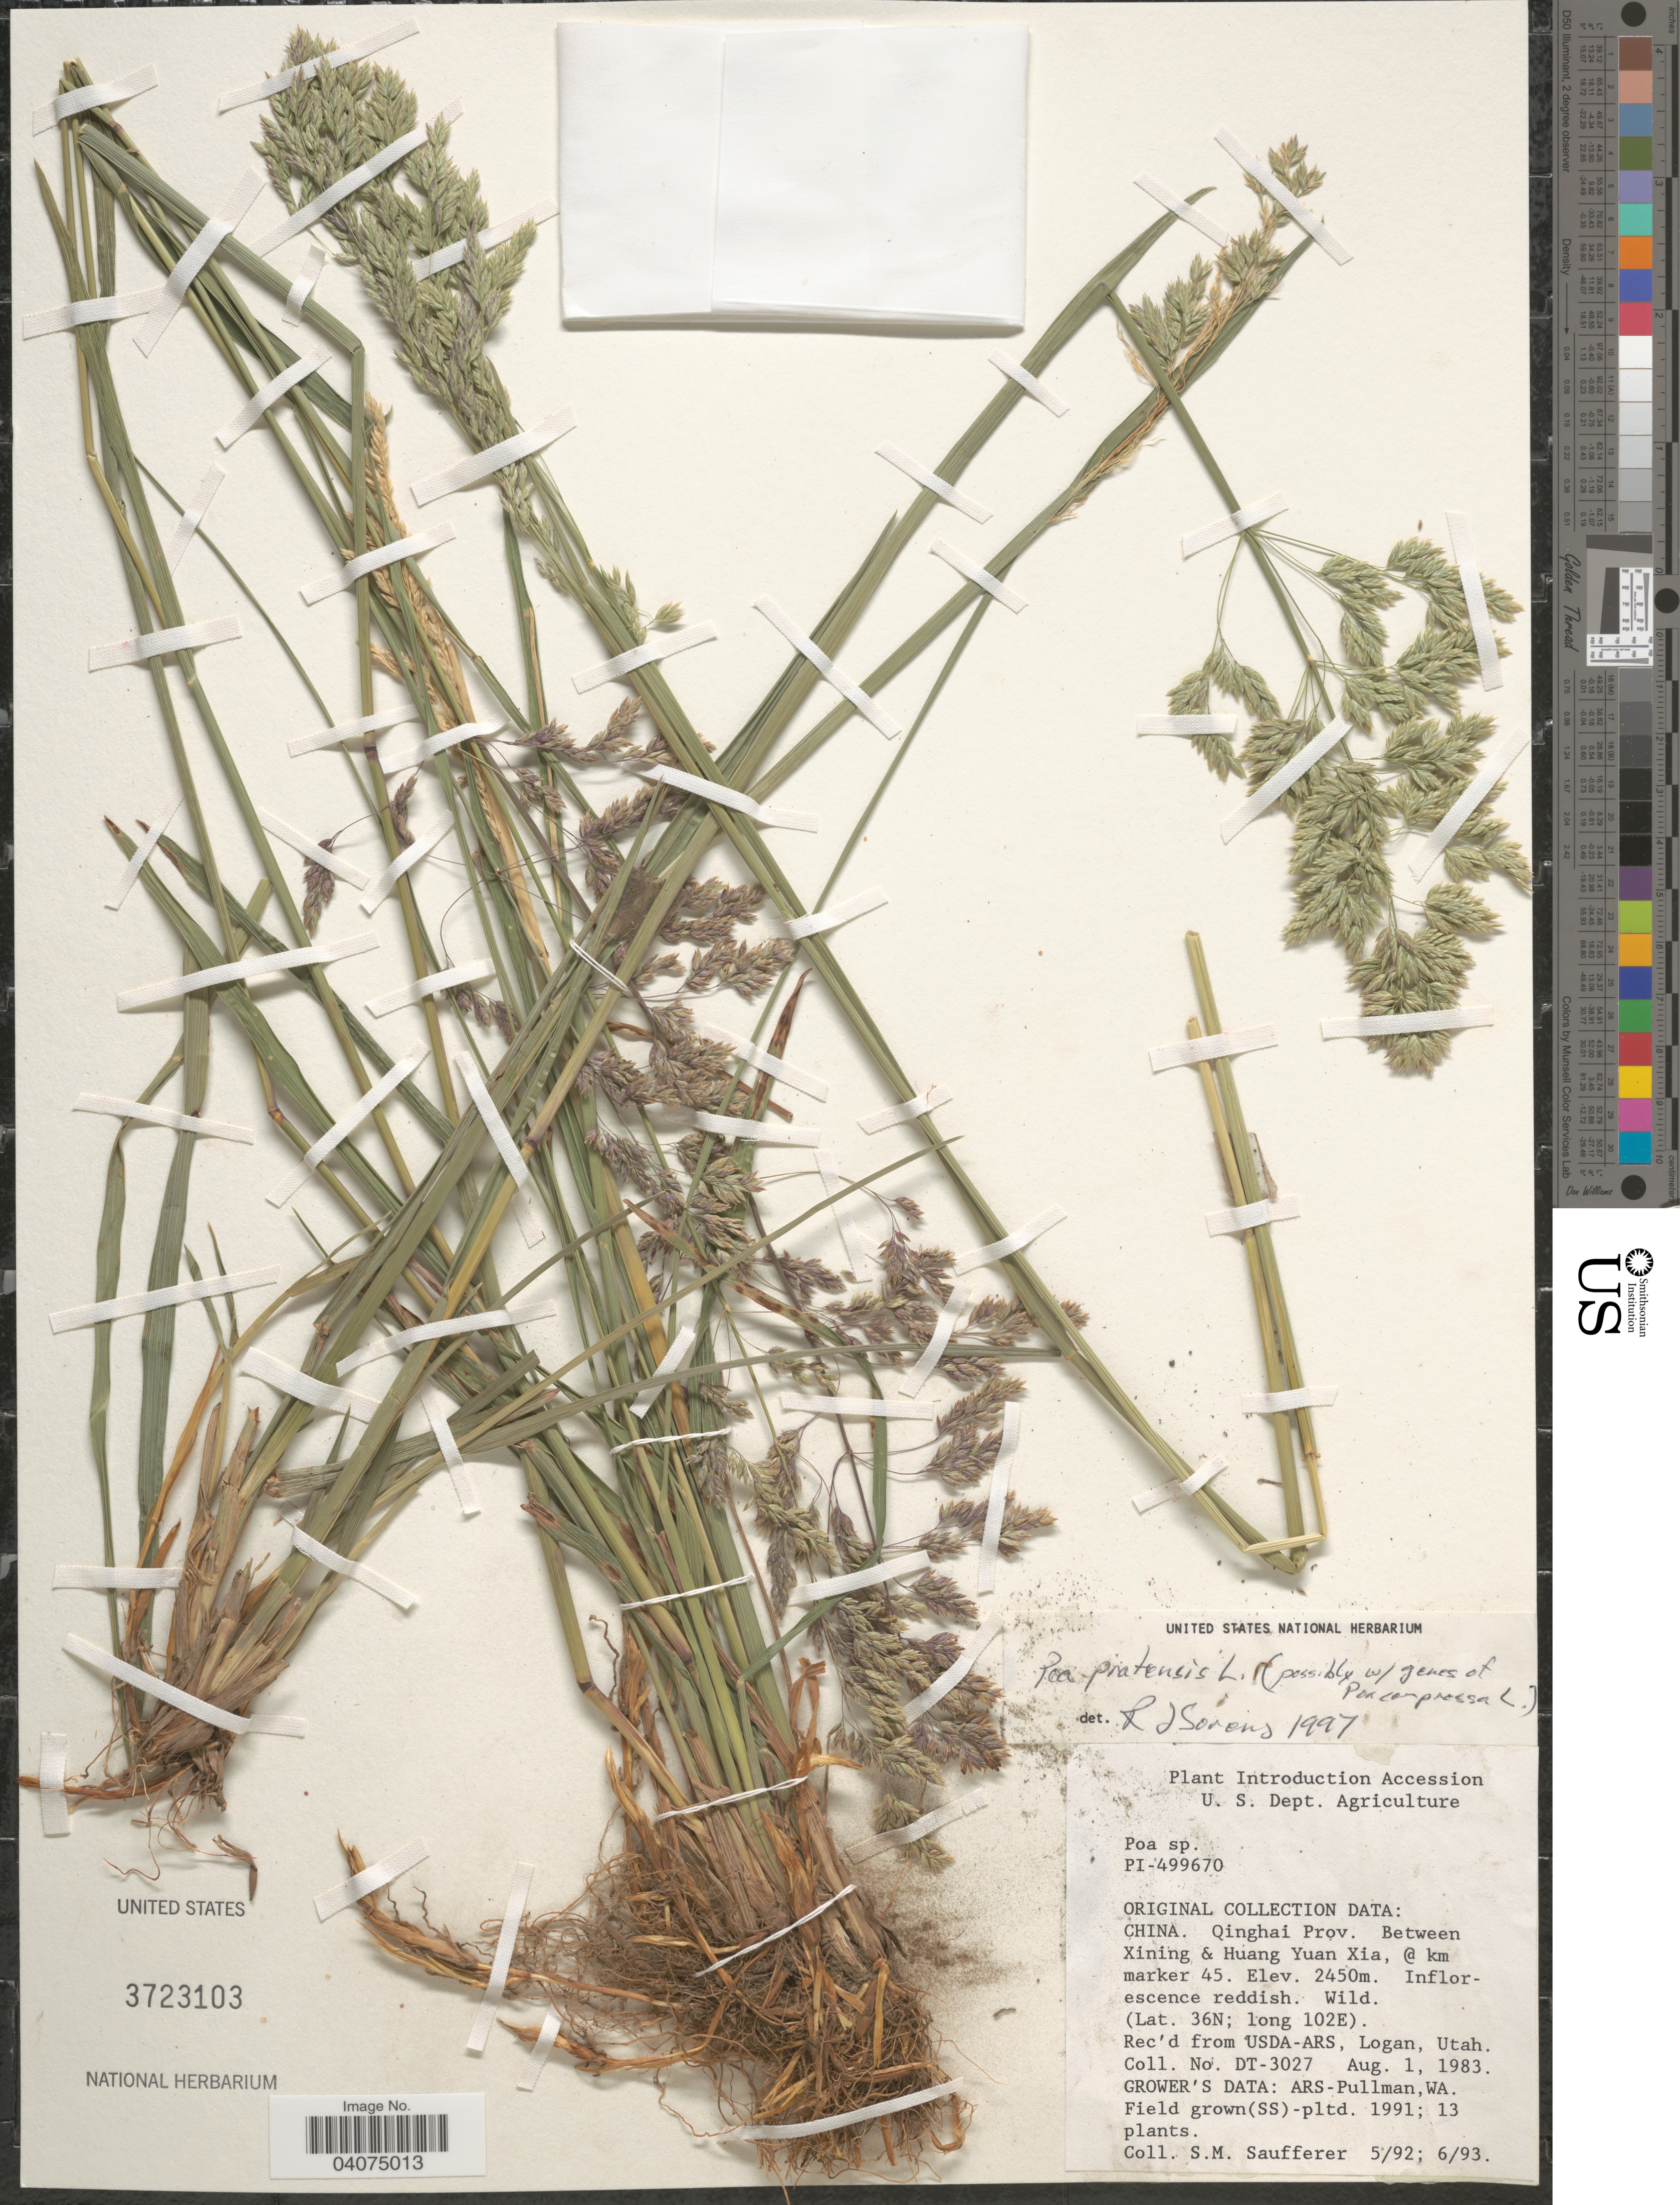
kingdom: Plantae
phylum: Tracheophyta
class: Liliopsida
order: Poales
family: Poaceae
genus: Poa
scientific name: Poa pratensis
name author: L.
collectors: S. Saufferer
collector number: PI-499670?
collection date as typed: Transcribed d/m/y: /5/92 to /6/93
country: United States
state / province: Washington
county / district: Whitman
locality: ARS-Pullman.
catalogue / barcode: US 3723103